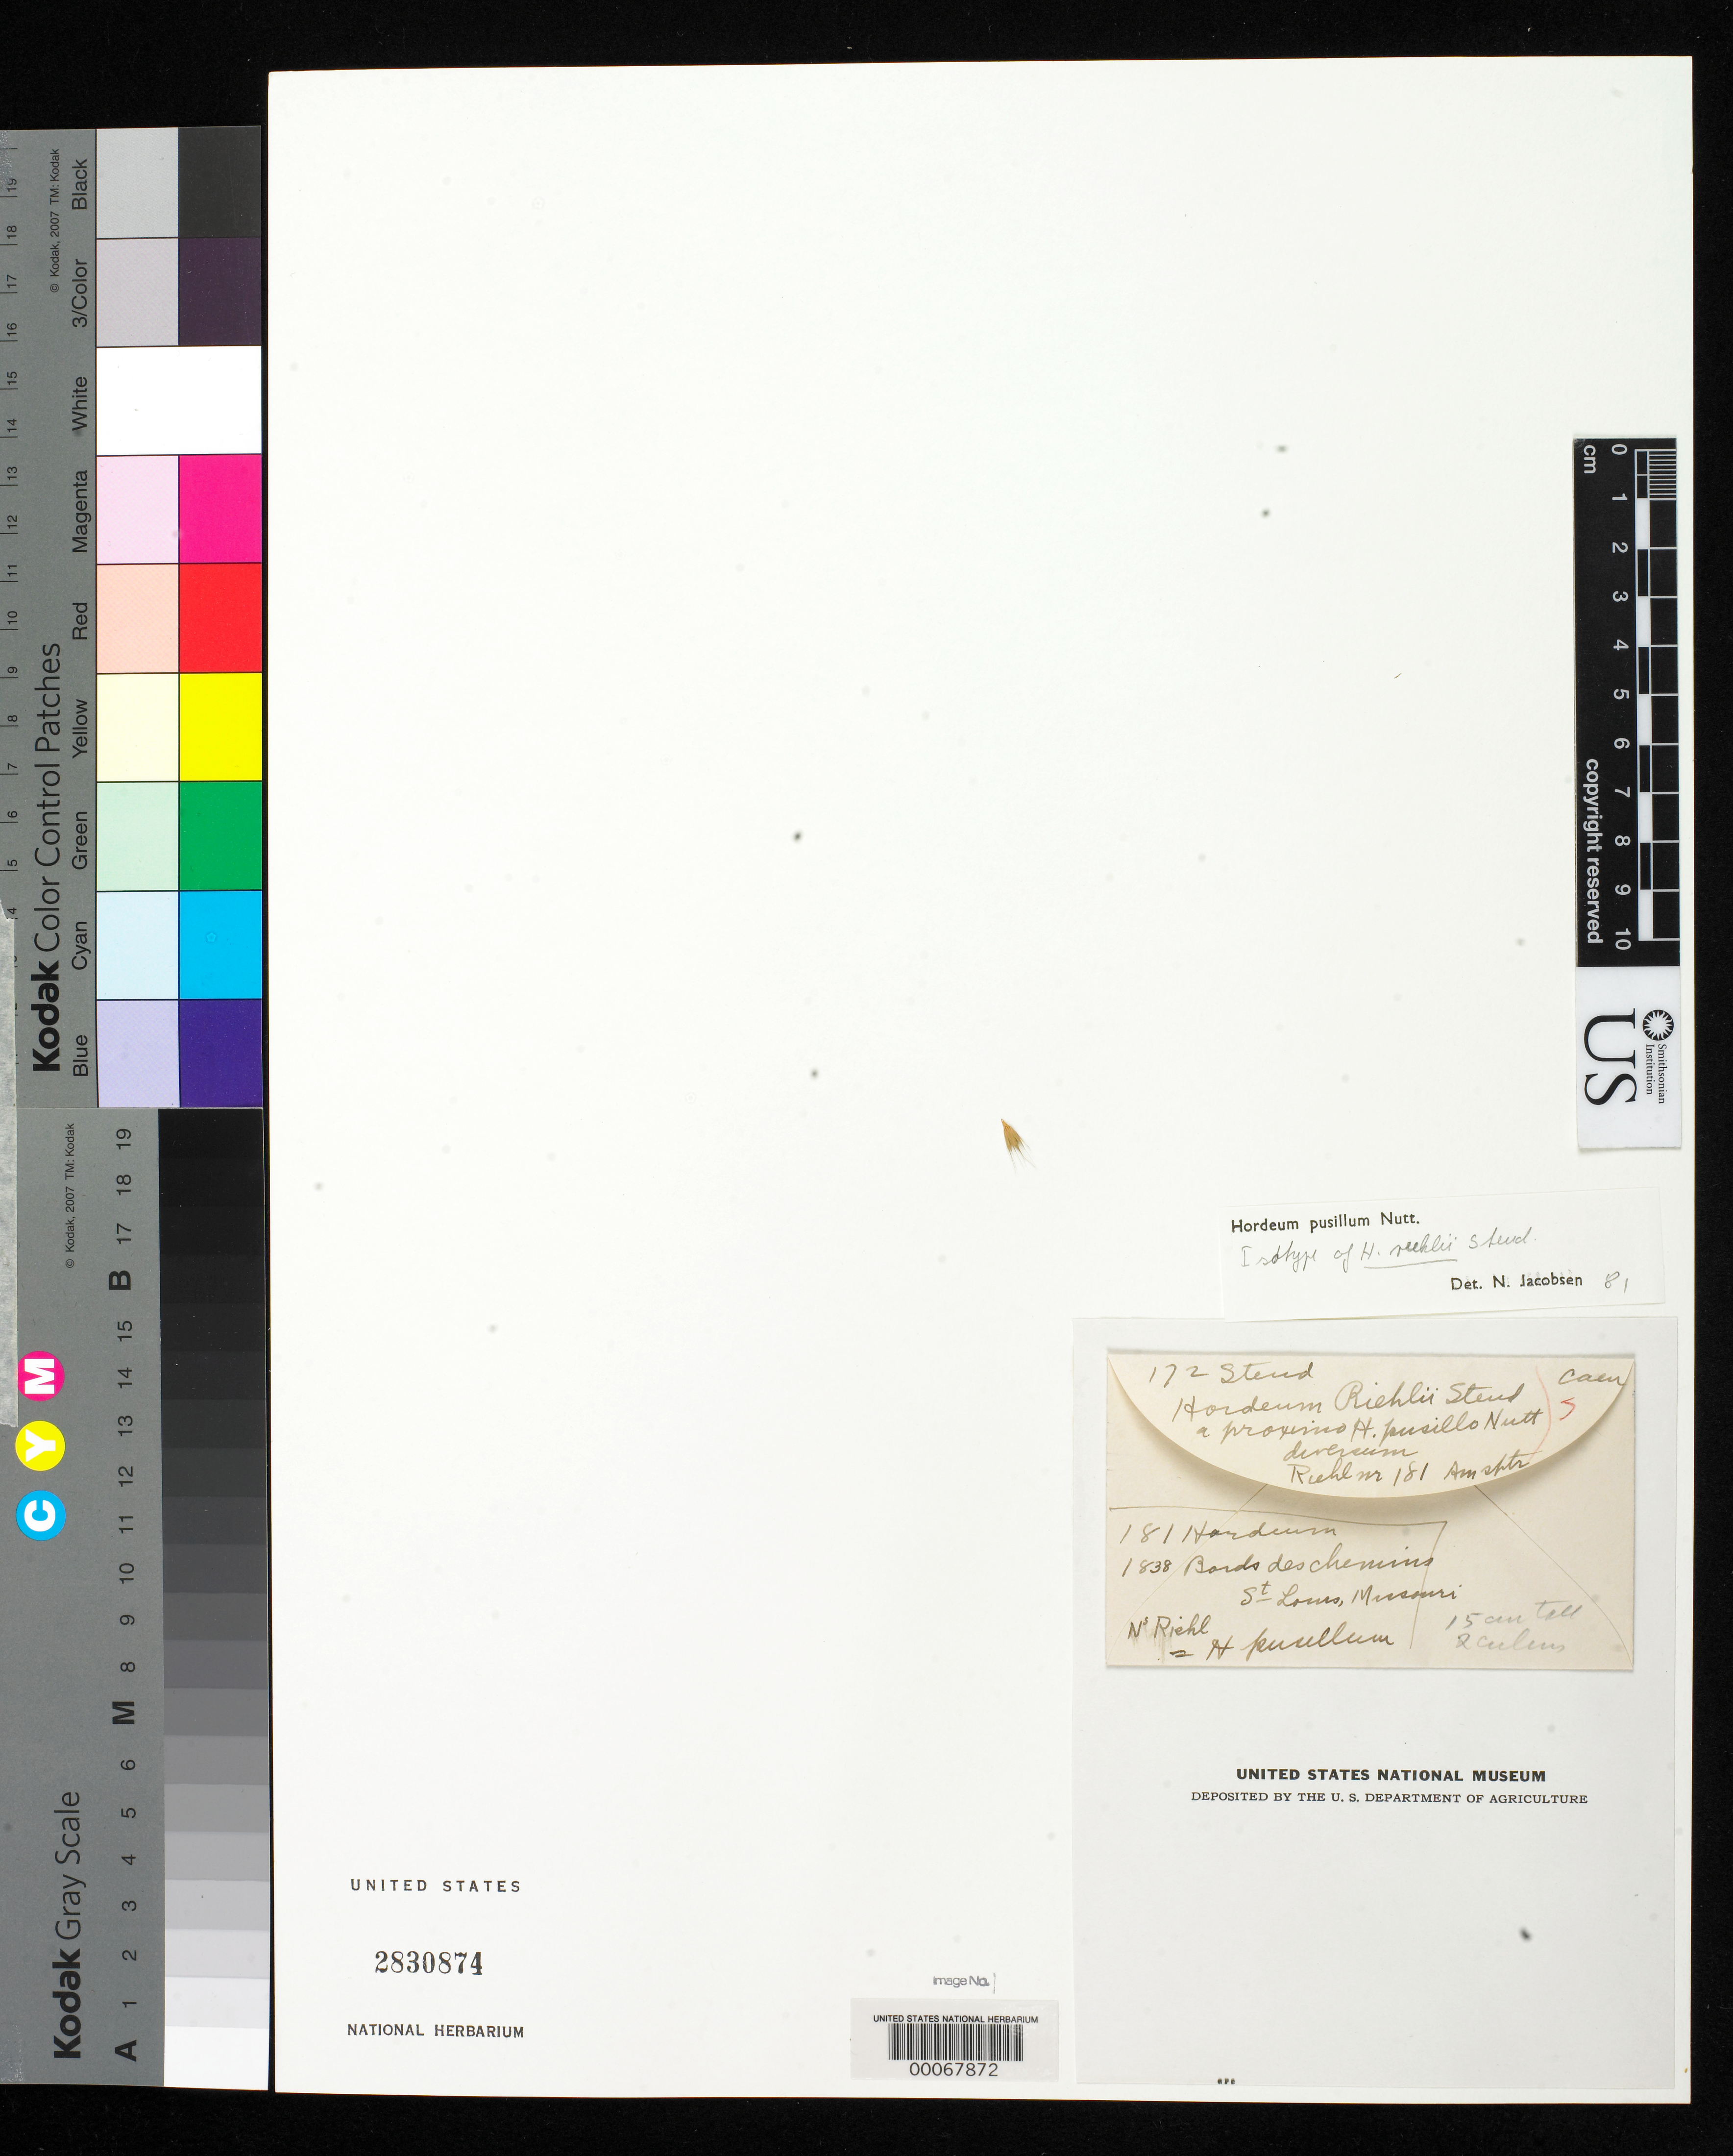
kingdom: Plantae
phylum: Tracheophyta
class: Liliopsida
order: Poales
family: Poaceae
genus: Hordeum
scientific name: Hordeum riehlii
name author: Steud.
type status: Type Fragment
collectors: N. Riehl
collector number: Riehl. Hert. 181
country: United States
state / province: Missouri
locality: St. Louis.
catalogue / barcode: US 2830874